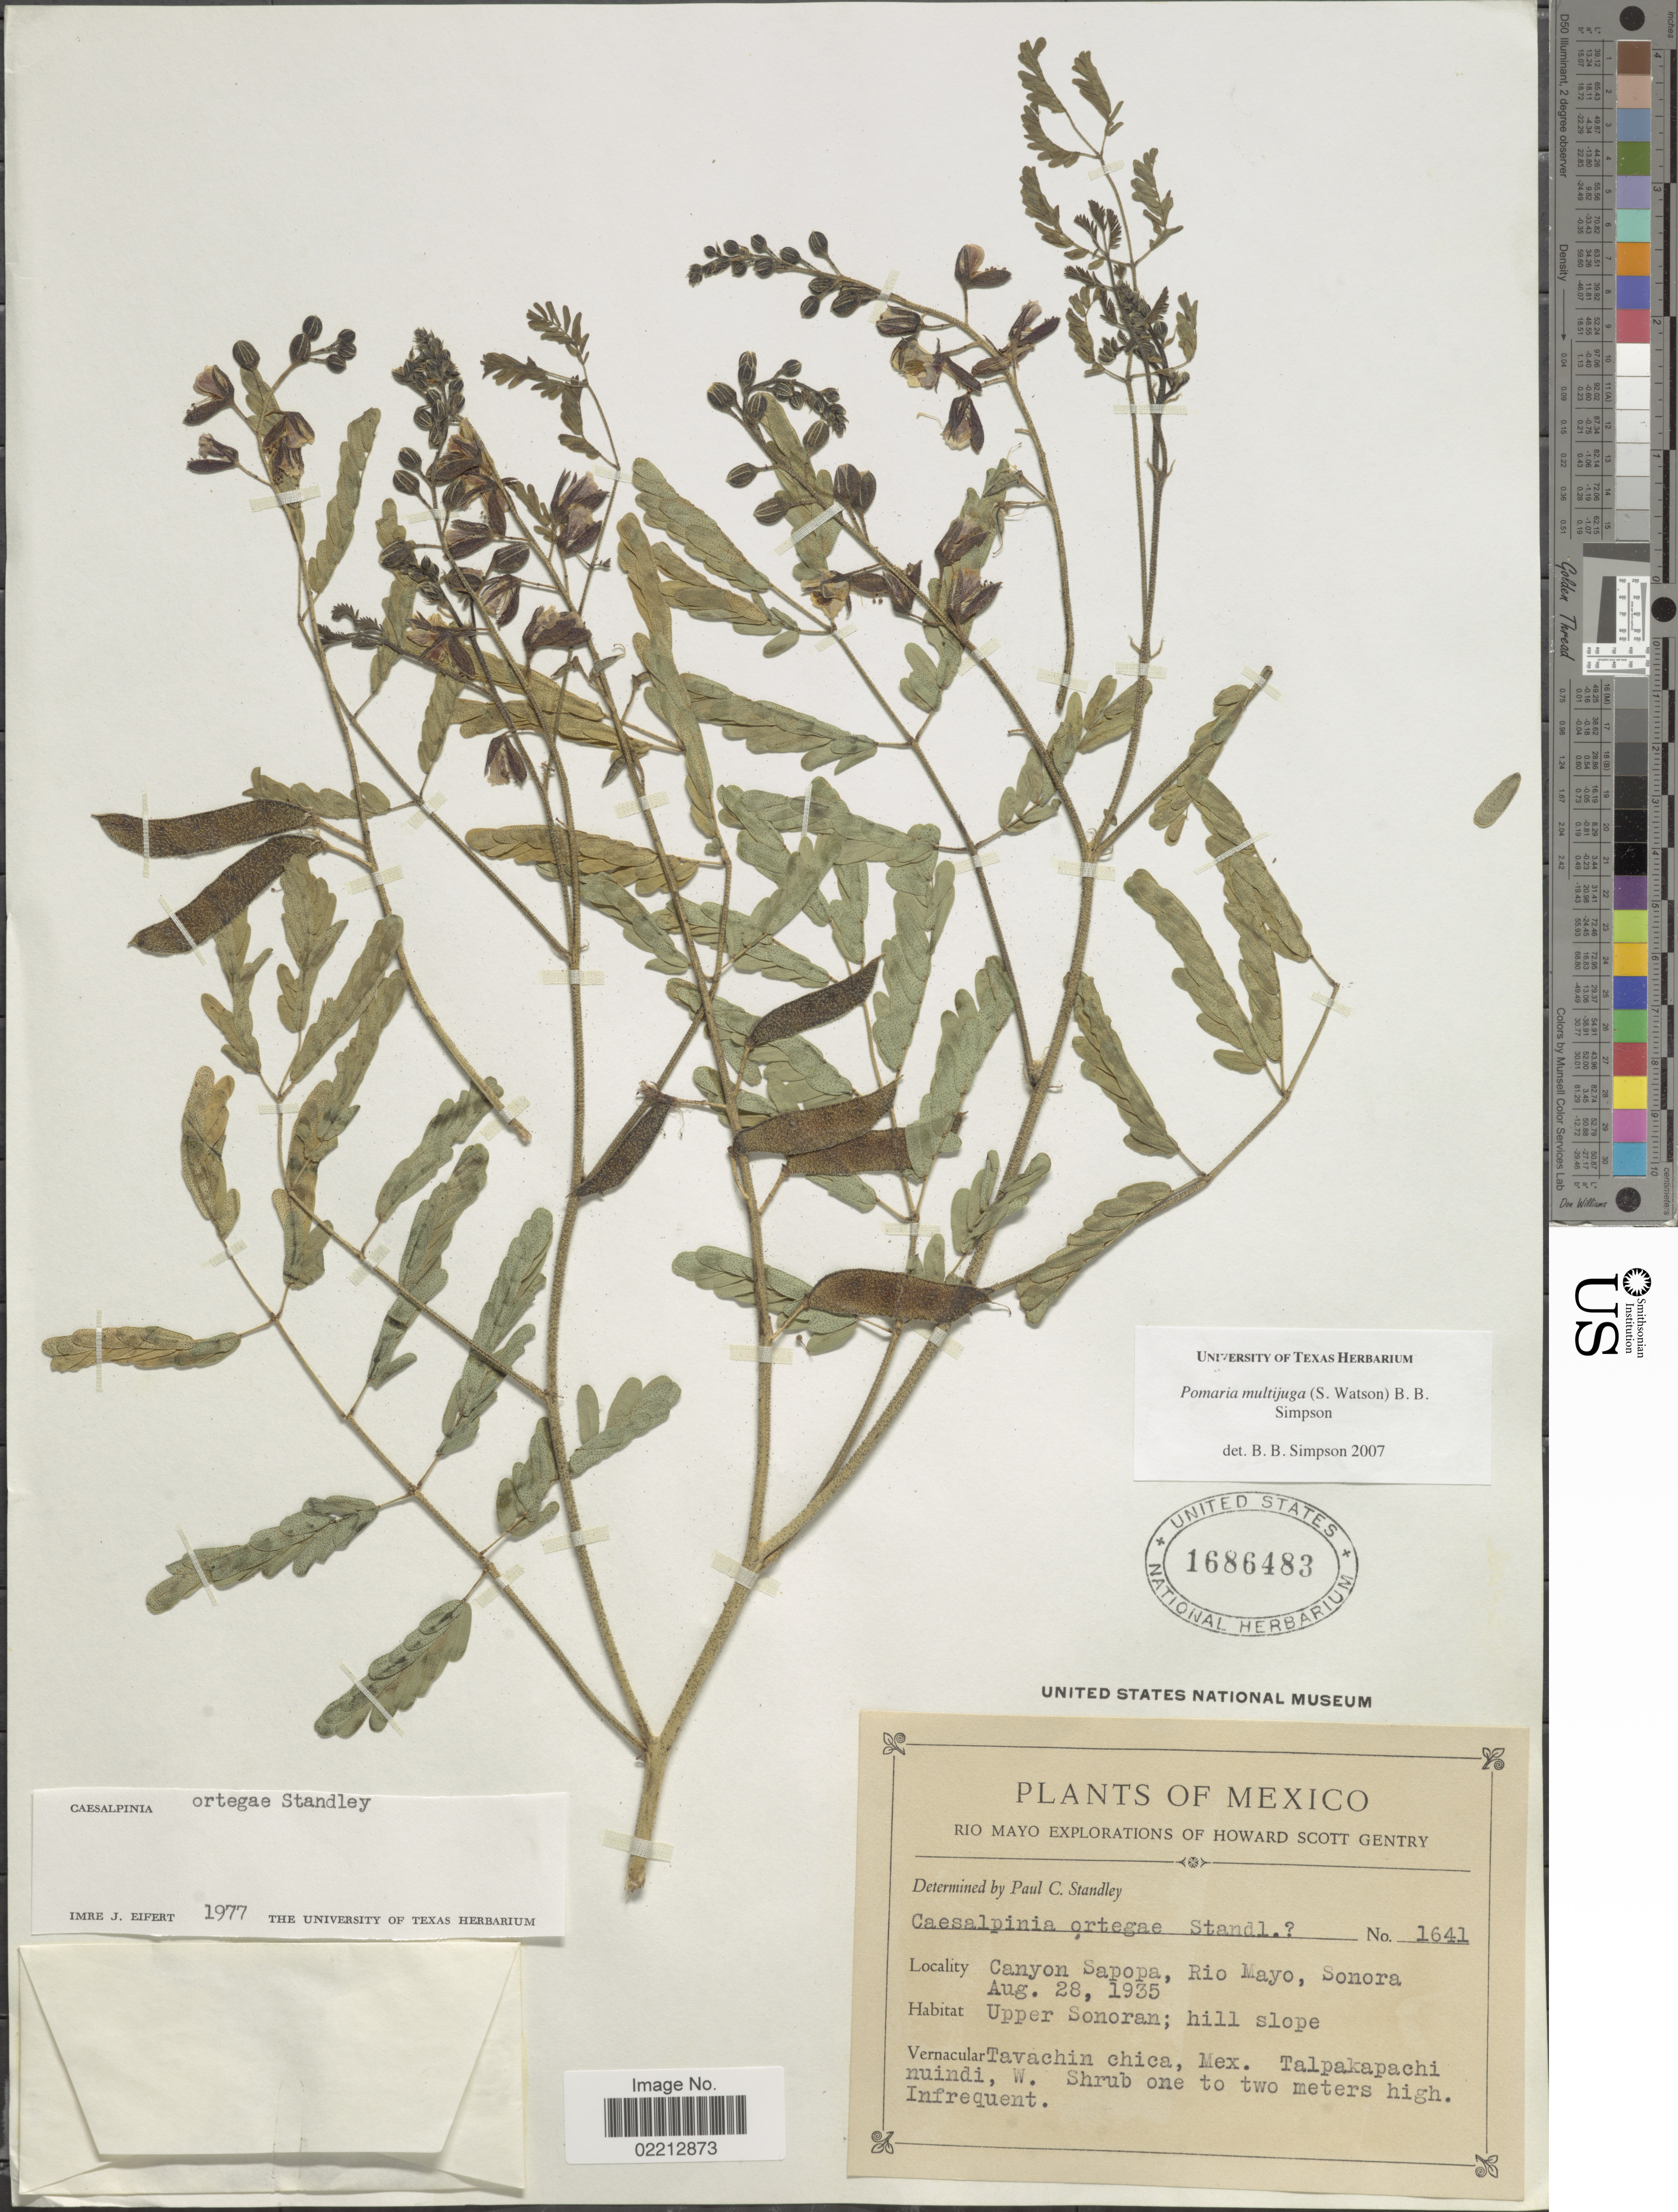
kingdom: Plantae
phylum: Tracheophyta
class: Magnoliopsida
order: Fabales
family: Fabaceae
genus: Pomaria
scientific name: Pomaria multijuga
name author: (S. Watson) B.B. Simpson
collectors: H. S. Gentry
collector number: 1641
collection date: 1935-08-28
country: Mexico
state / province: Sonora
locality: Canton Sapopa, Rio Mato, Uper Sonoran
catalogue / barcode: US 1686483